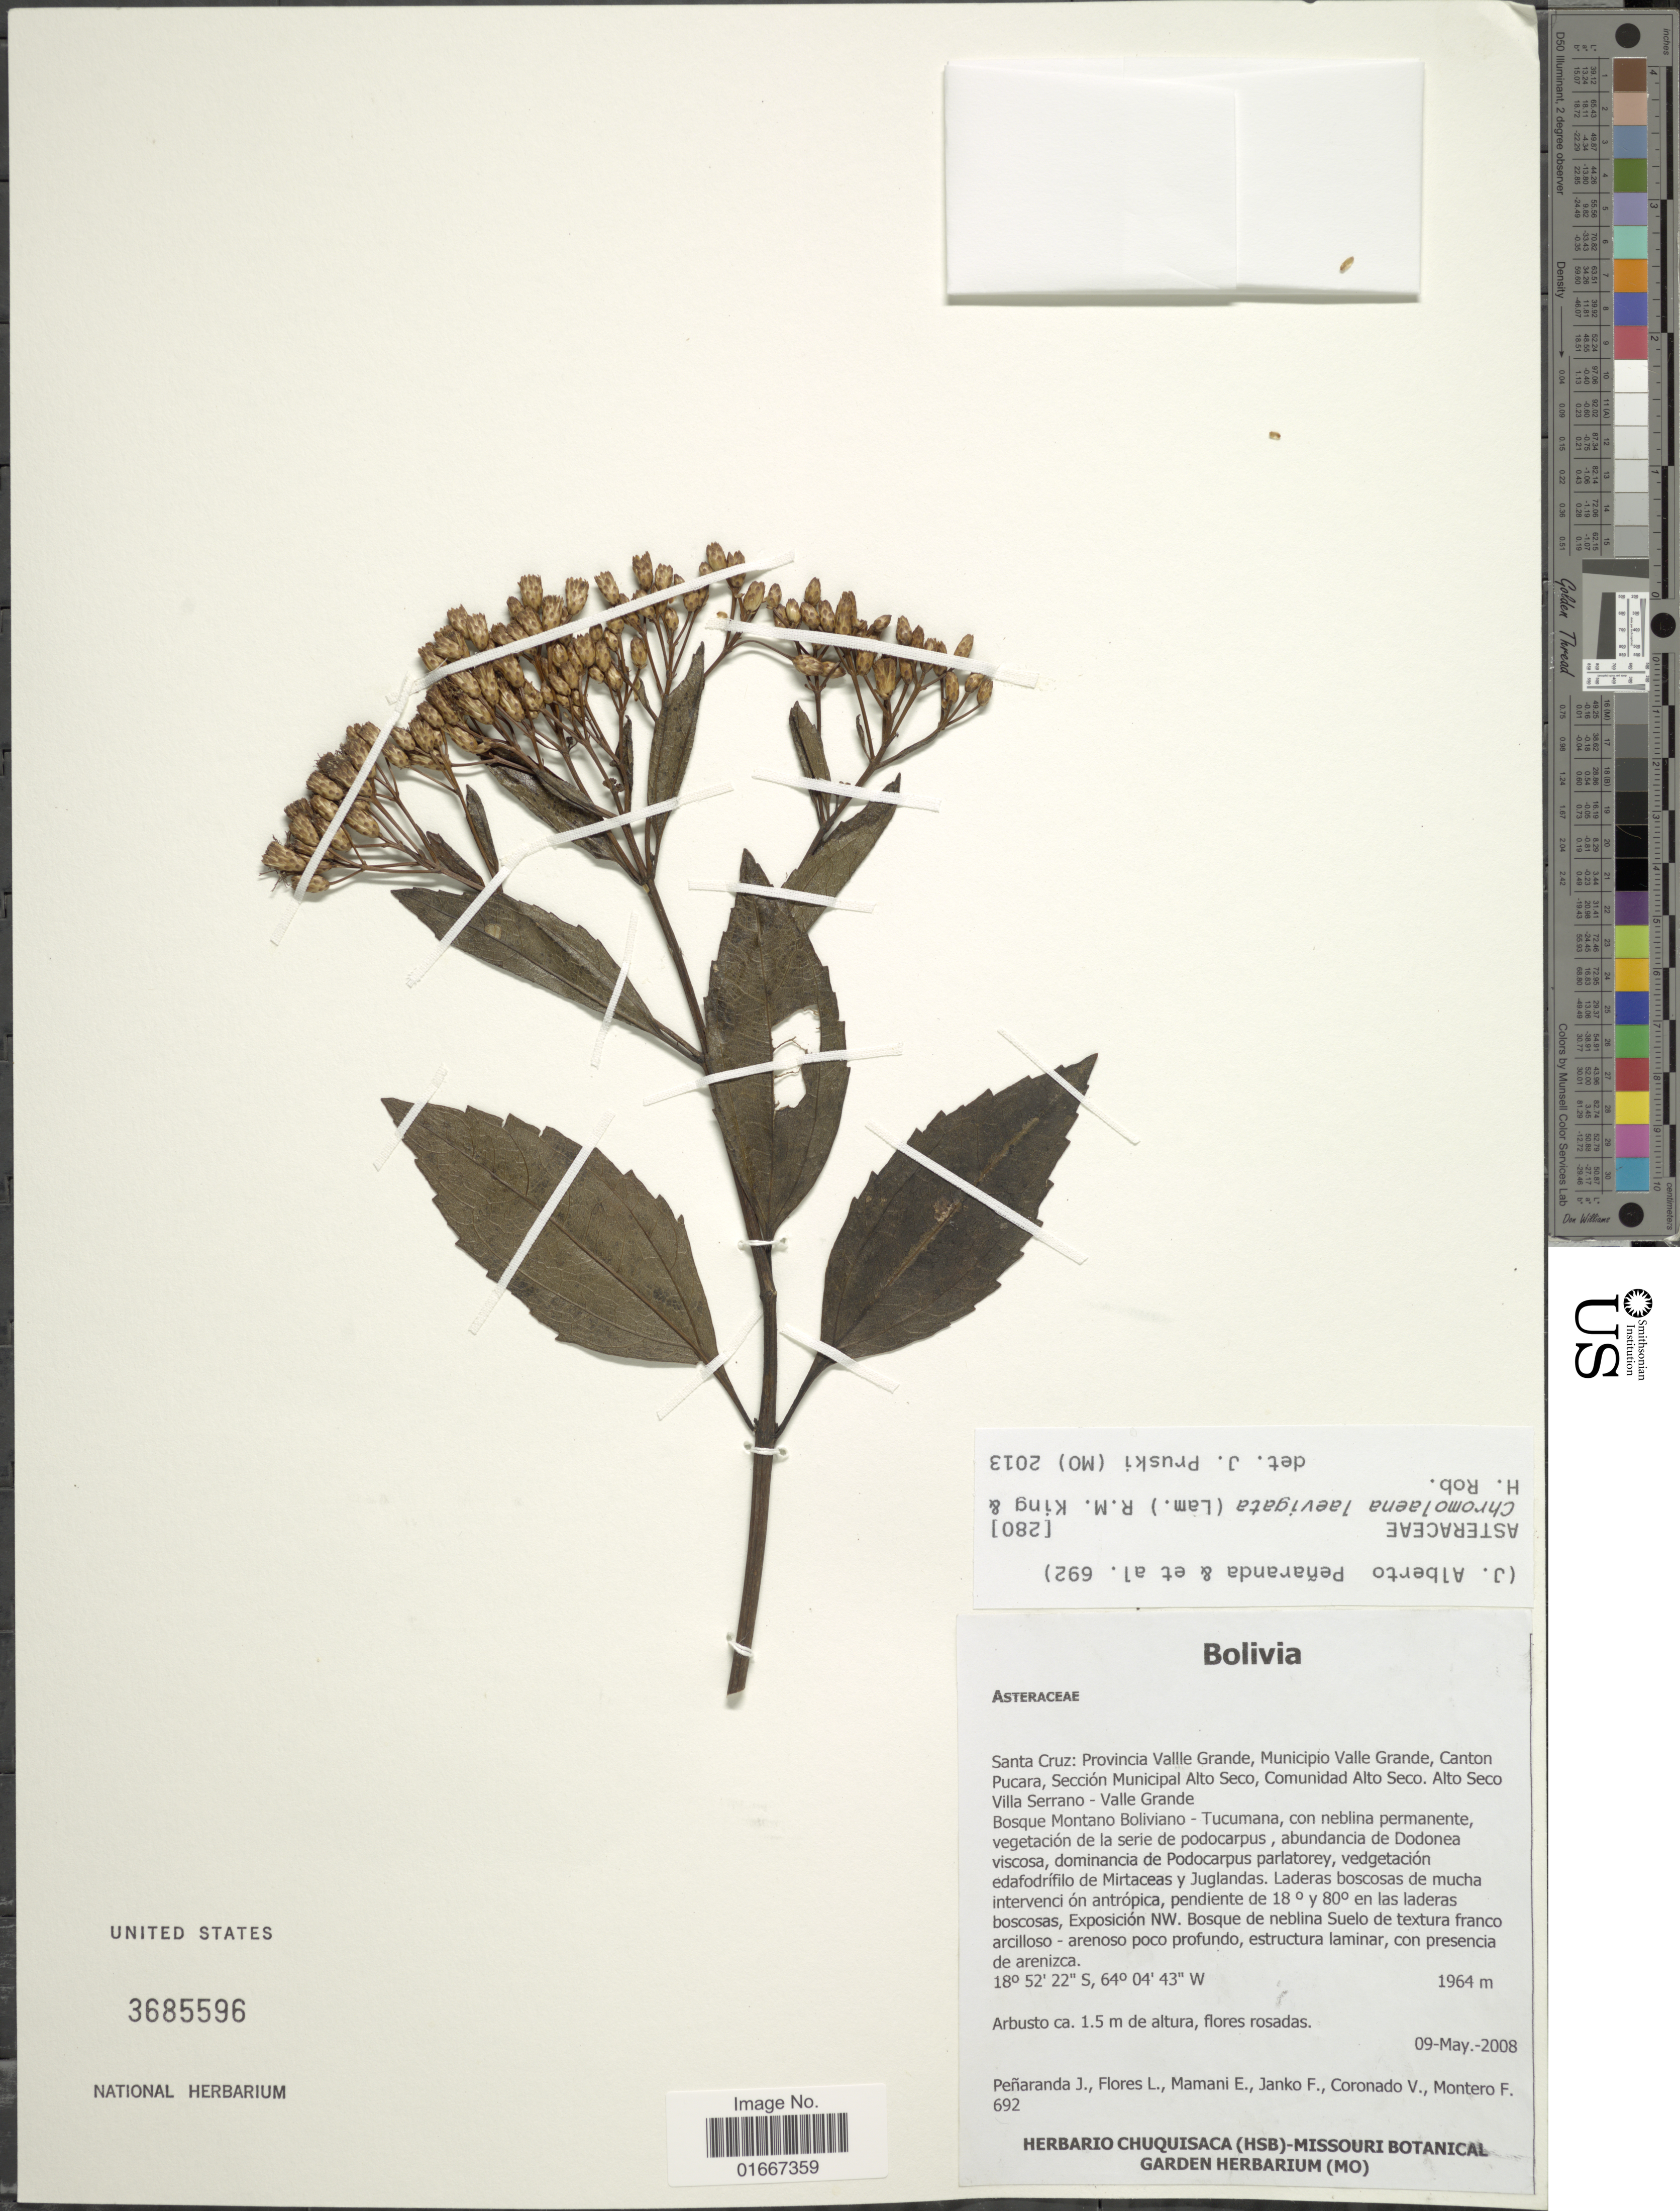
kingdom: Plantae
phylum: Tracheophyta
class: Magnoliopsida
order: Asterales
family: Asteraceae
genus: Chromolaena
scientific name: Chromolaena laevigata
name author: (Lam.) R.M. King & H. Rob.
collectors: J. Penaranda, L. Flores, E. Mamani, F. Janko & et al.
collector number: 692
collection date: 2008-05-09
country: Bolivia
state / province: Santa Cruz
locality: Provincia Valle Grande, Muncipio Valle Grande, Canton Pucara, Seccion Municipal Alto Seco, Comunidad Alto Seco. Alto Seco Villa Serrano - Valle Grande, Bosque Montano Boliviano - Tucumana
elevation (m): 1964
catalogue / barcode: US 3685596